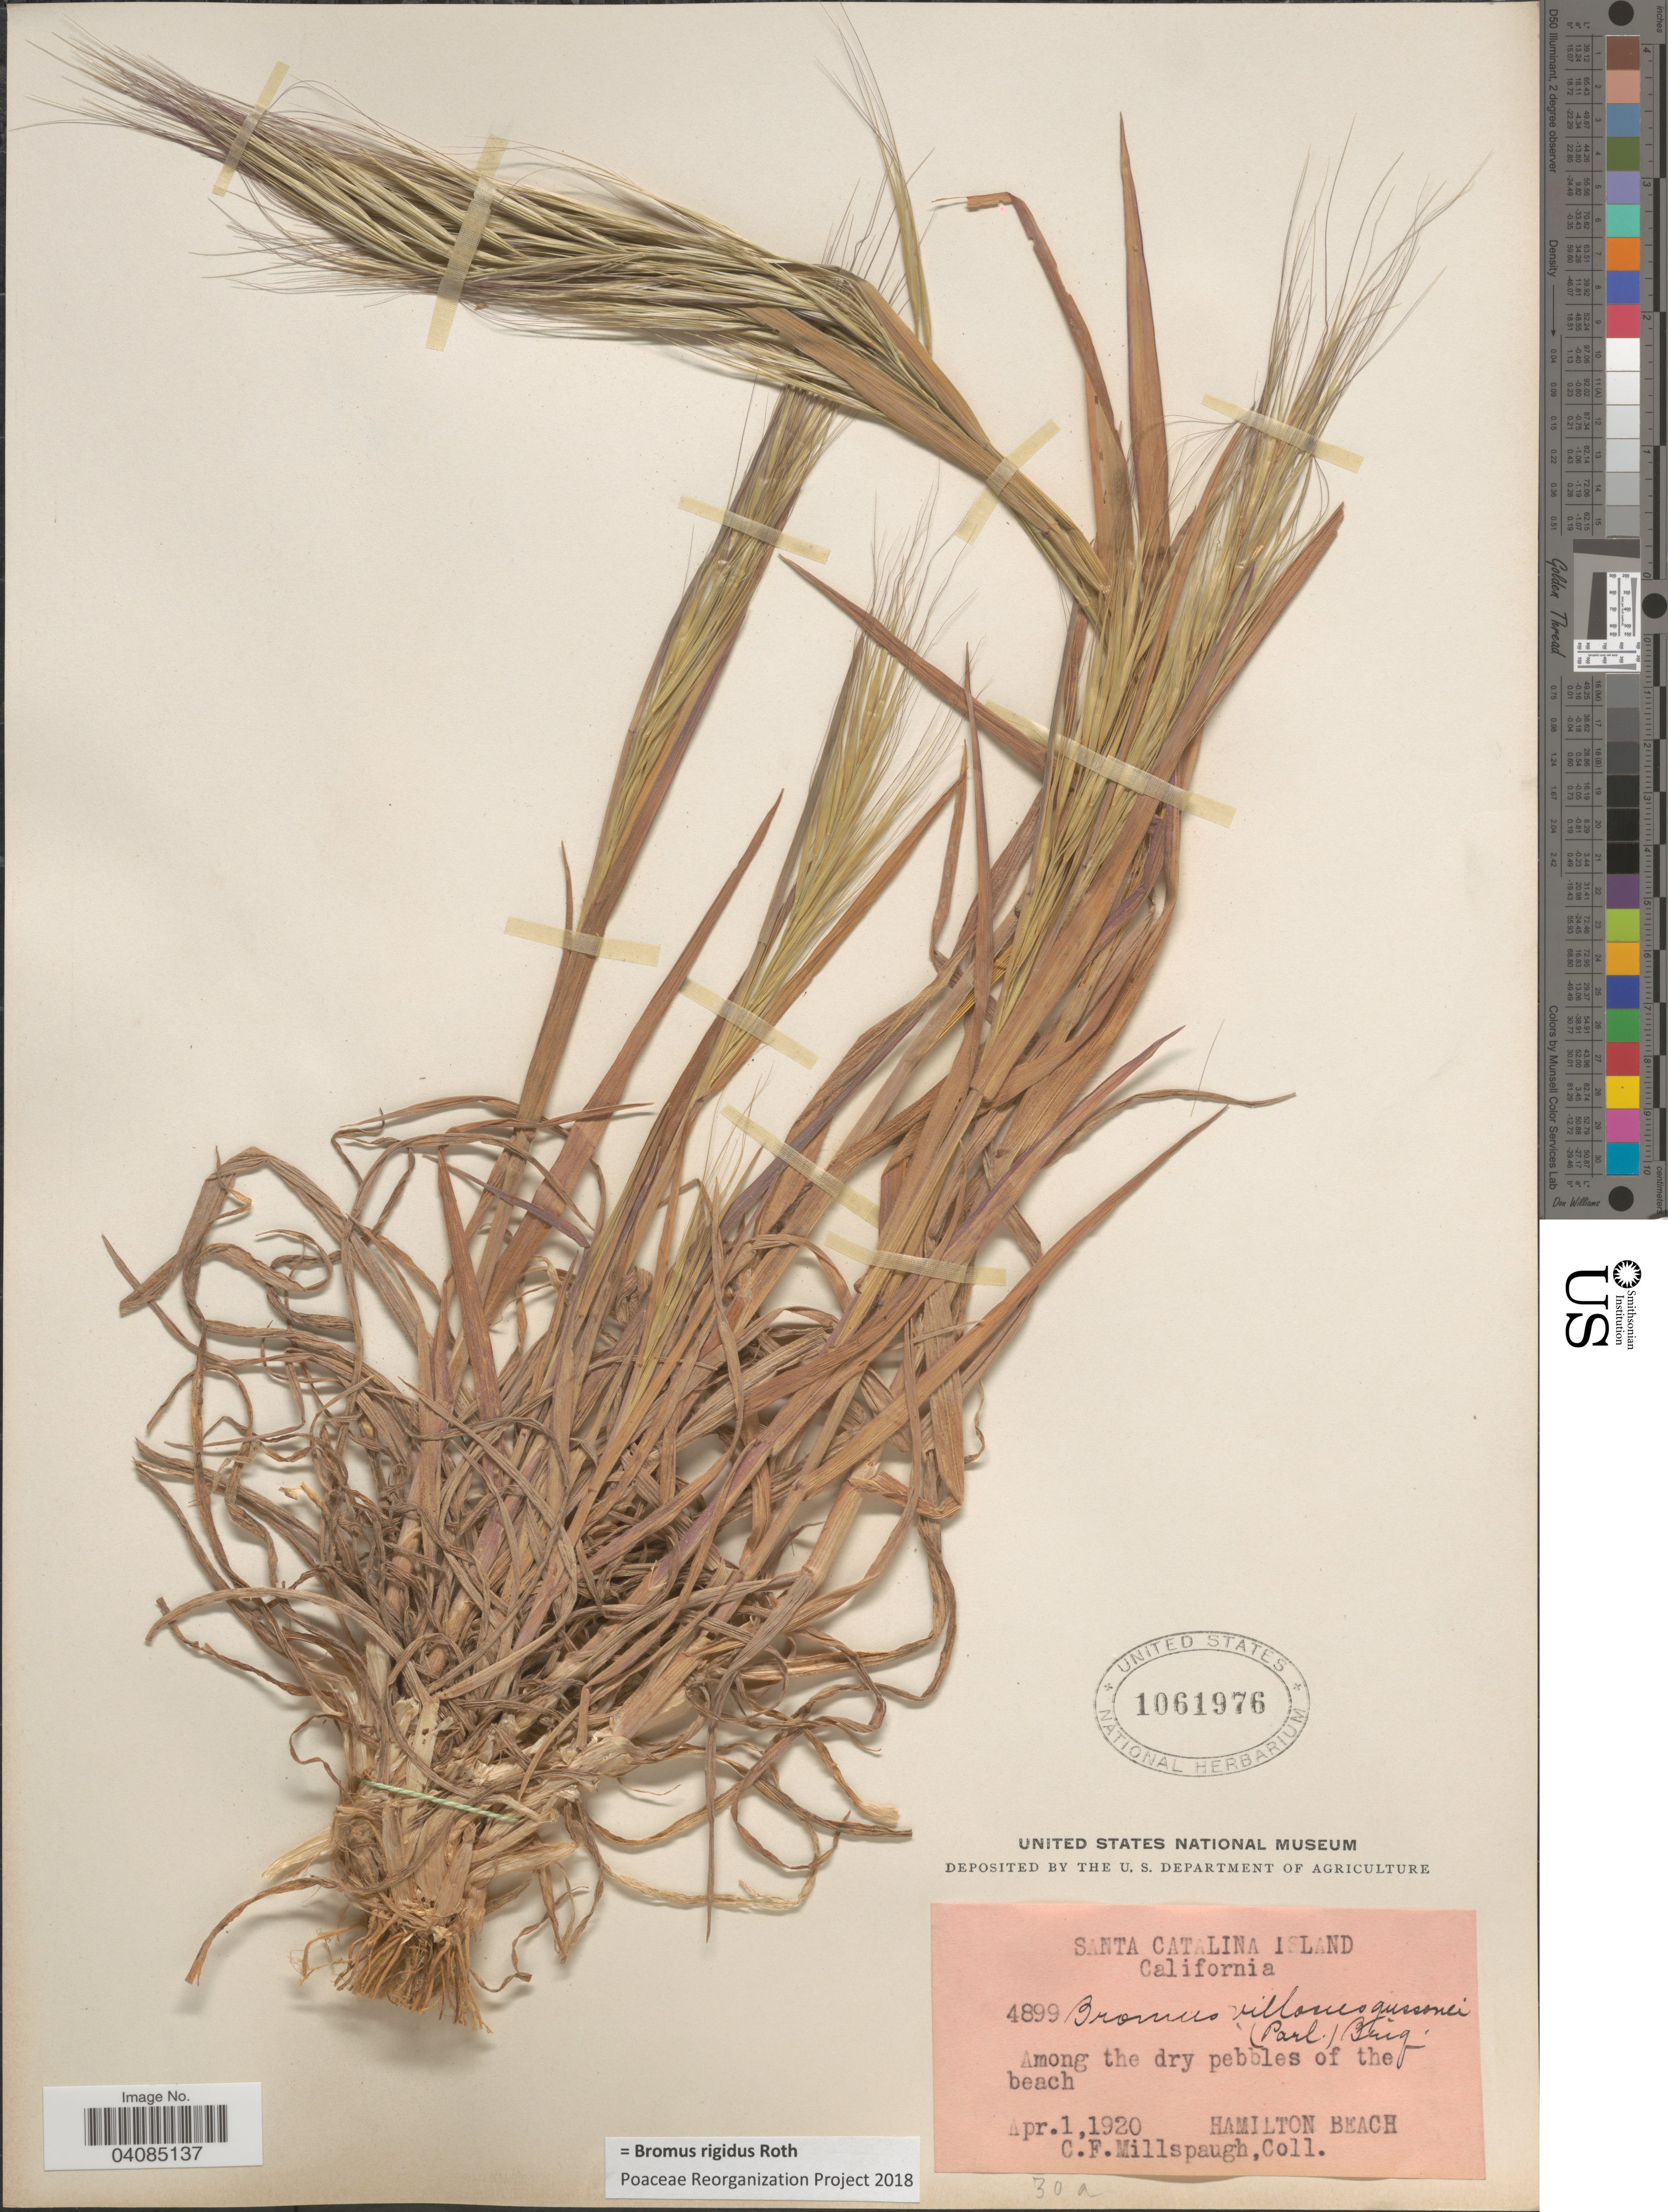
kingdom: Plantae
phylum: Tracheophyta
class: Liliopsida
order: Poales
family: Poaceae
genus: Bromus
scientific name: Bromus rigidus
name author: Roth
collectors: C. F. Millspaugh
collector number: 4899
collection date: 1920-04-01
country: United States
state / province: California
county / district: Los Angeles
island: Santa Catalina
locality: Santa Catalina Island. Among the dry pebbles of the beach. Hamilton Beach.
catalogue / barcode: US 1061976